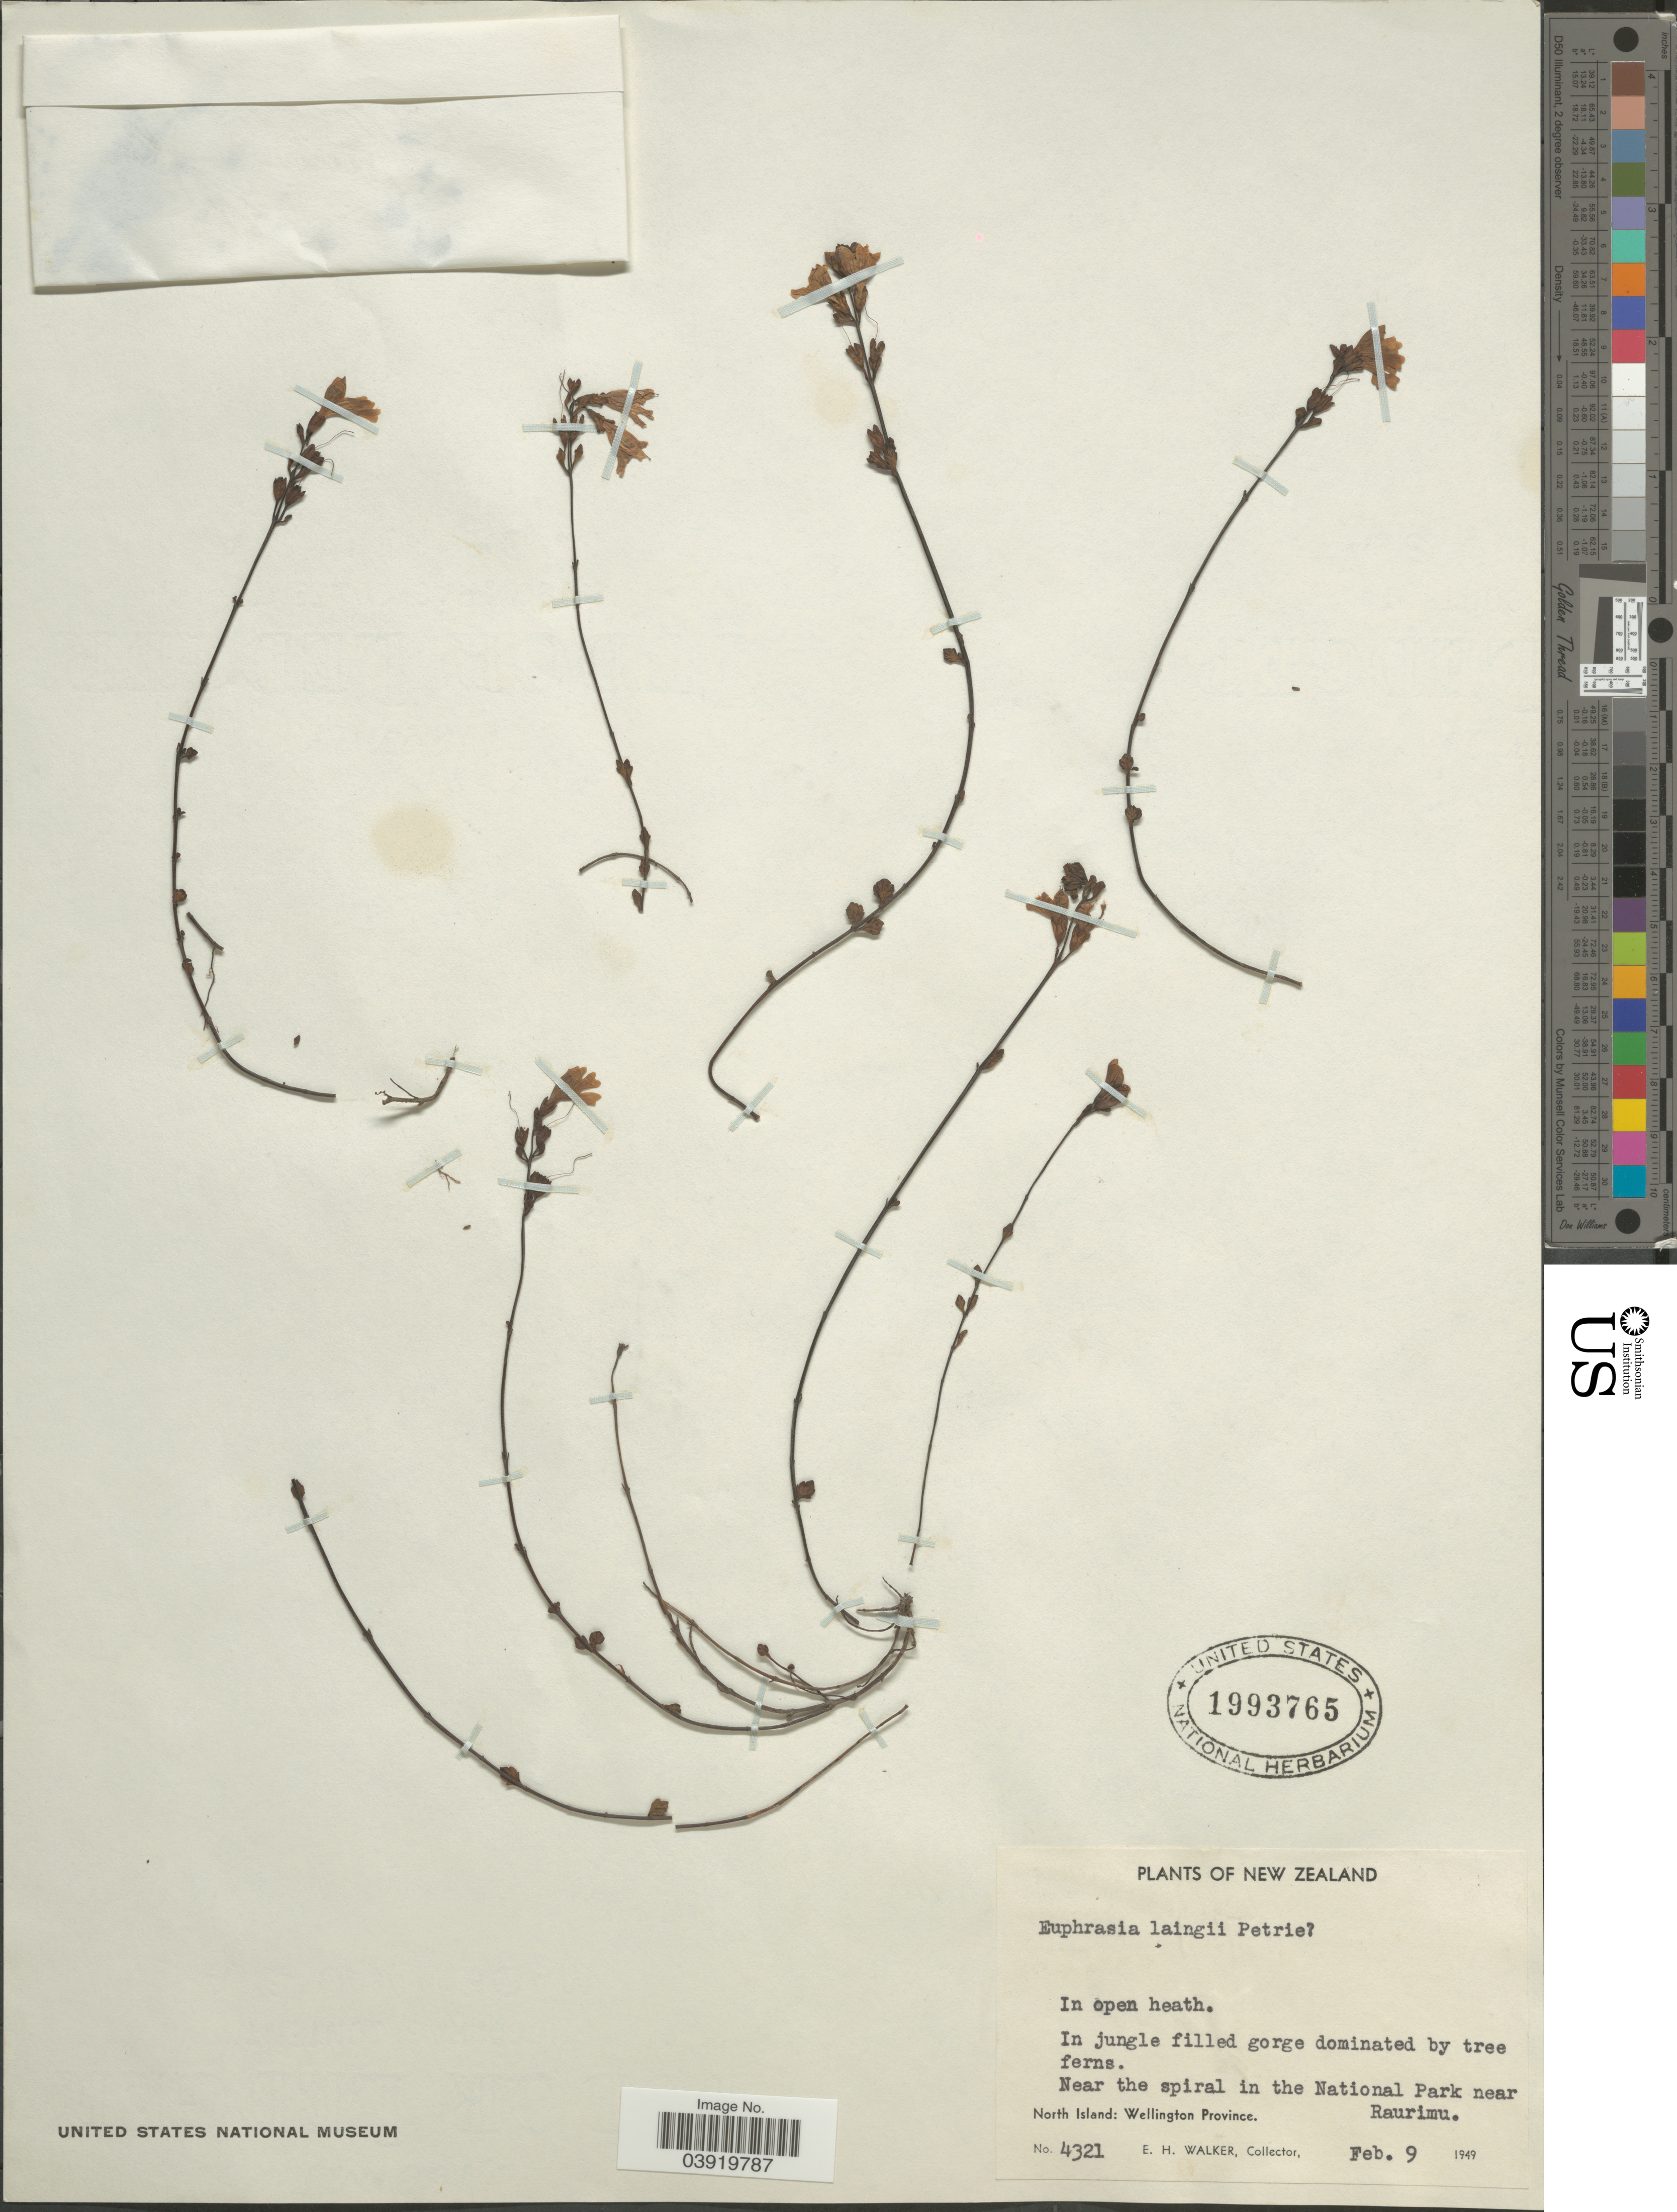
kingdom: Plantae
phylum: Tracheophyta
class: Magnoliopsida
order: Lamiales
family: Orobanchaceae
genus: Euphrasia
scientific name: Euphrasia laingii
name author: Petrie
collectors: E. H. Walker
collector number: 4321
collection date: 1949-02-09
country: New Zealand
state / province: Wellington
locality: Near the spiral in the National Park near Raurimu. North Island.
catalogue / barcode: US 1993765